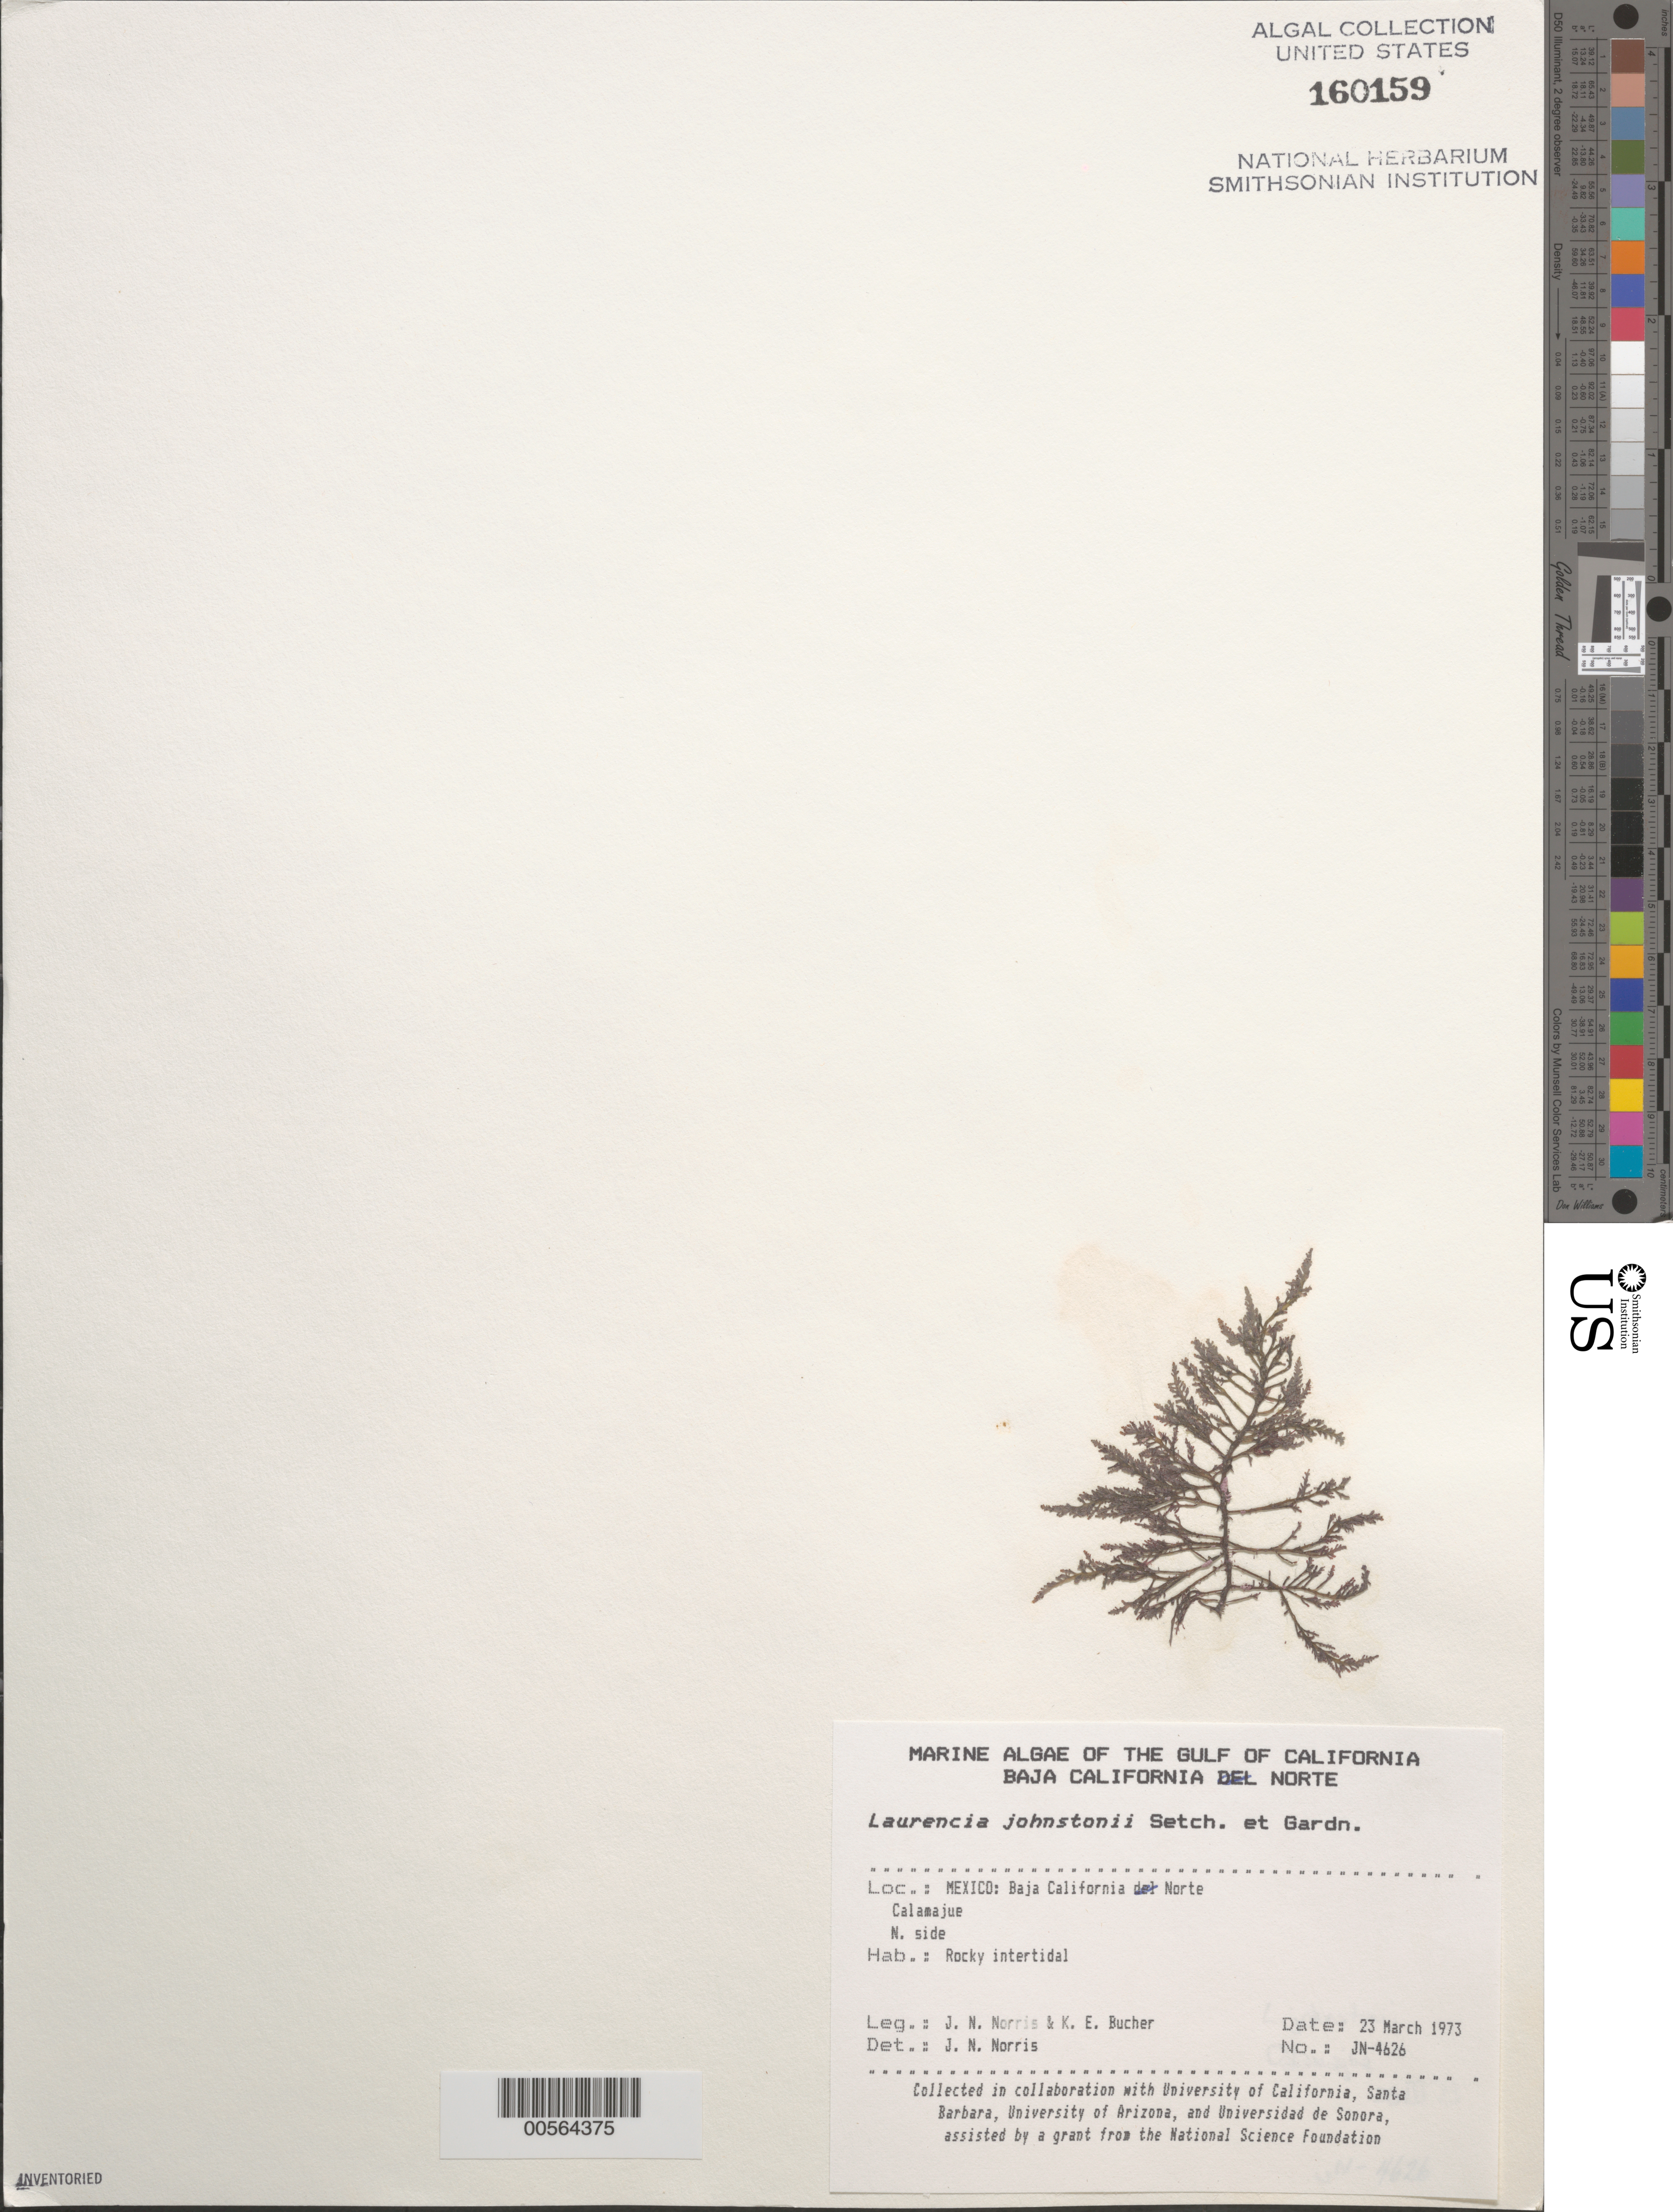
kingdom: Plantae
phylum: Rhodophyta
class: Florideophyceae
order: Ceramiales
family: Rhodomelaceae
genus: Laurencia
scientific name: Laurencia johnstonii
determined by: Norris, James N.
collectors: J. N. Norris & K. E. Bucher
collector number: JN-4626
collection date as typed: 23 Mar 1973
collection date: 1973-03-23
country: Mexico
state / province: Baja California Norte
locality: Calamajue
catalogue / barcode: US 160159